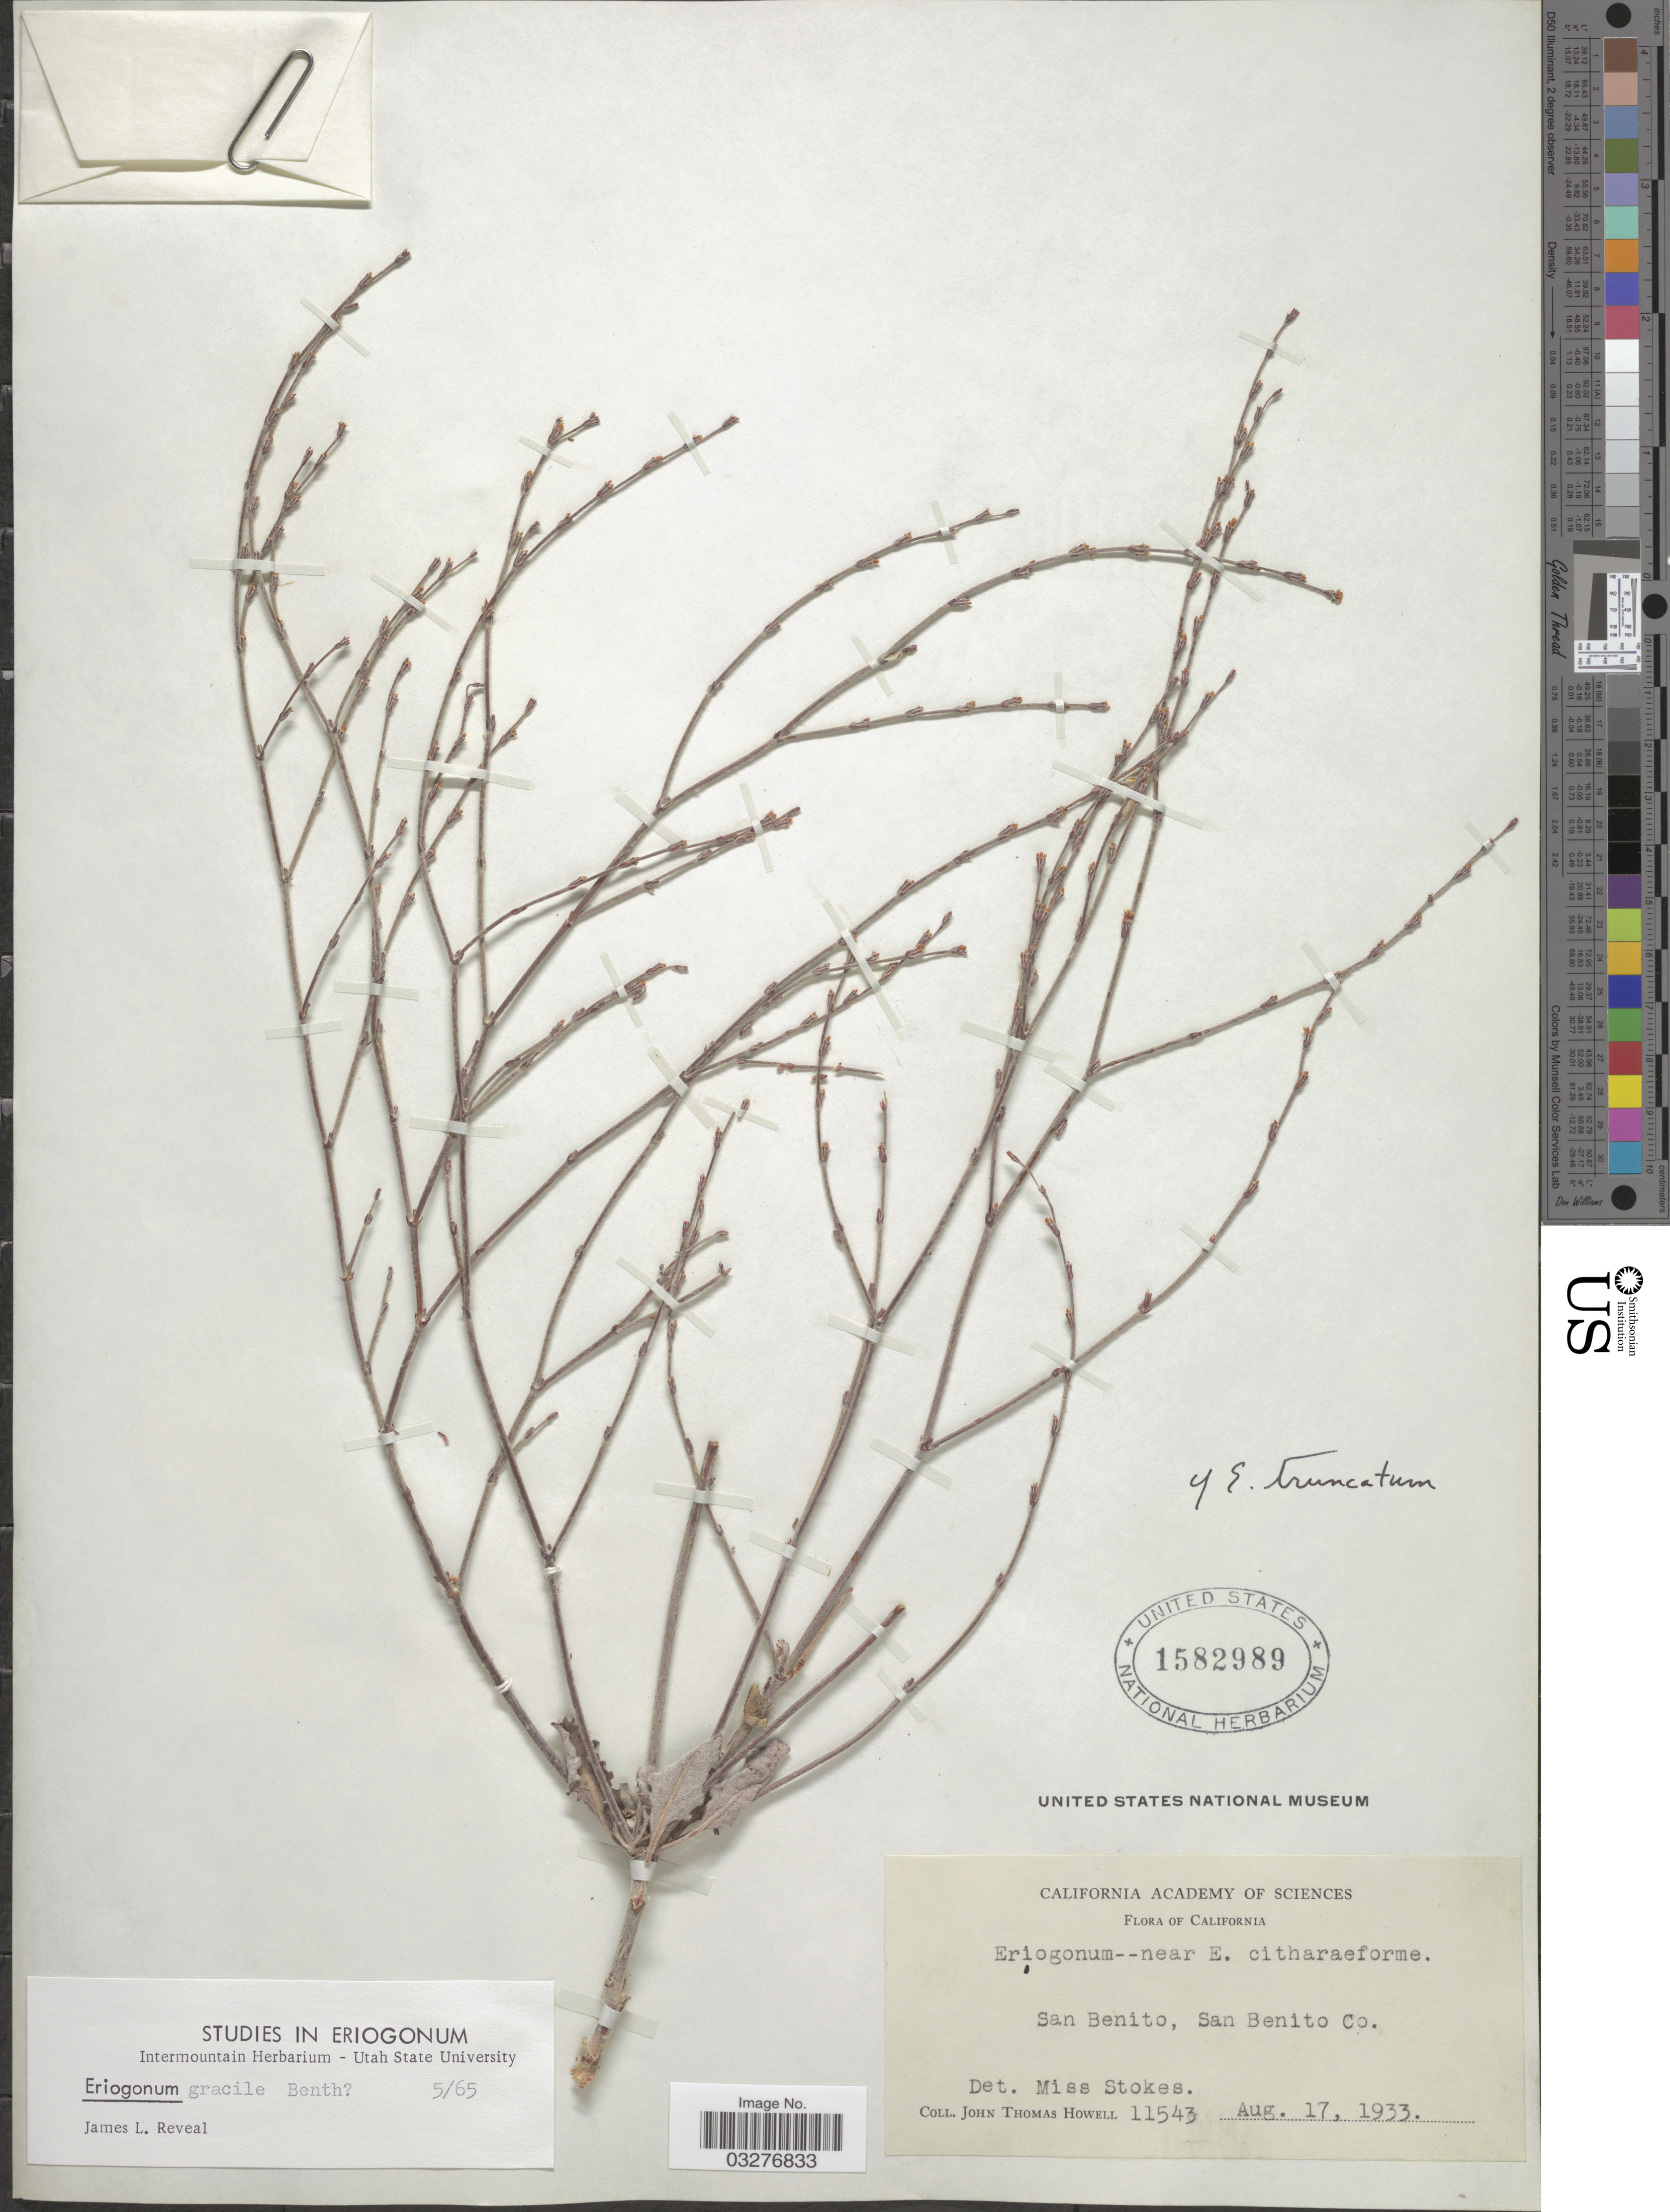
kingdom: Plantae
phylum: Tracheophyta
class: Magnoliopsida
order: Caryophyllales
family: Polygonaceae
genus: Eriogonum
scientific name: Eriogonum gracile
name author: Benth.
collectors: J. T. Howell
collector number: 11543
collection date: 1933-08-17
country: United States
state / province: California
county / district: San Benito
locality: San Benito, San Benito Co.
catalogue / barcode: US 1582989